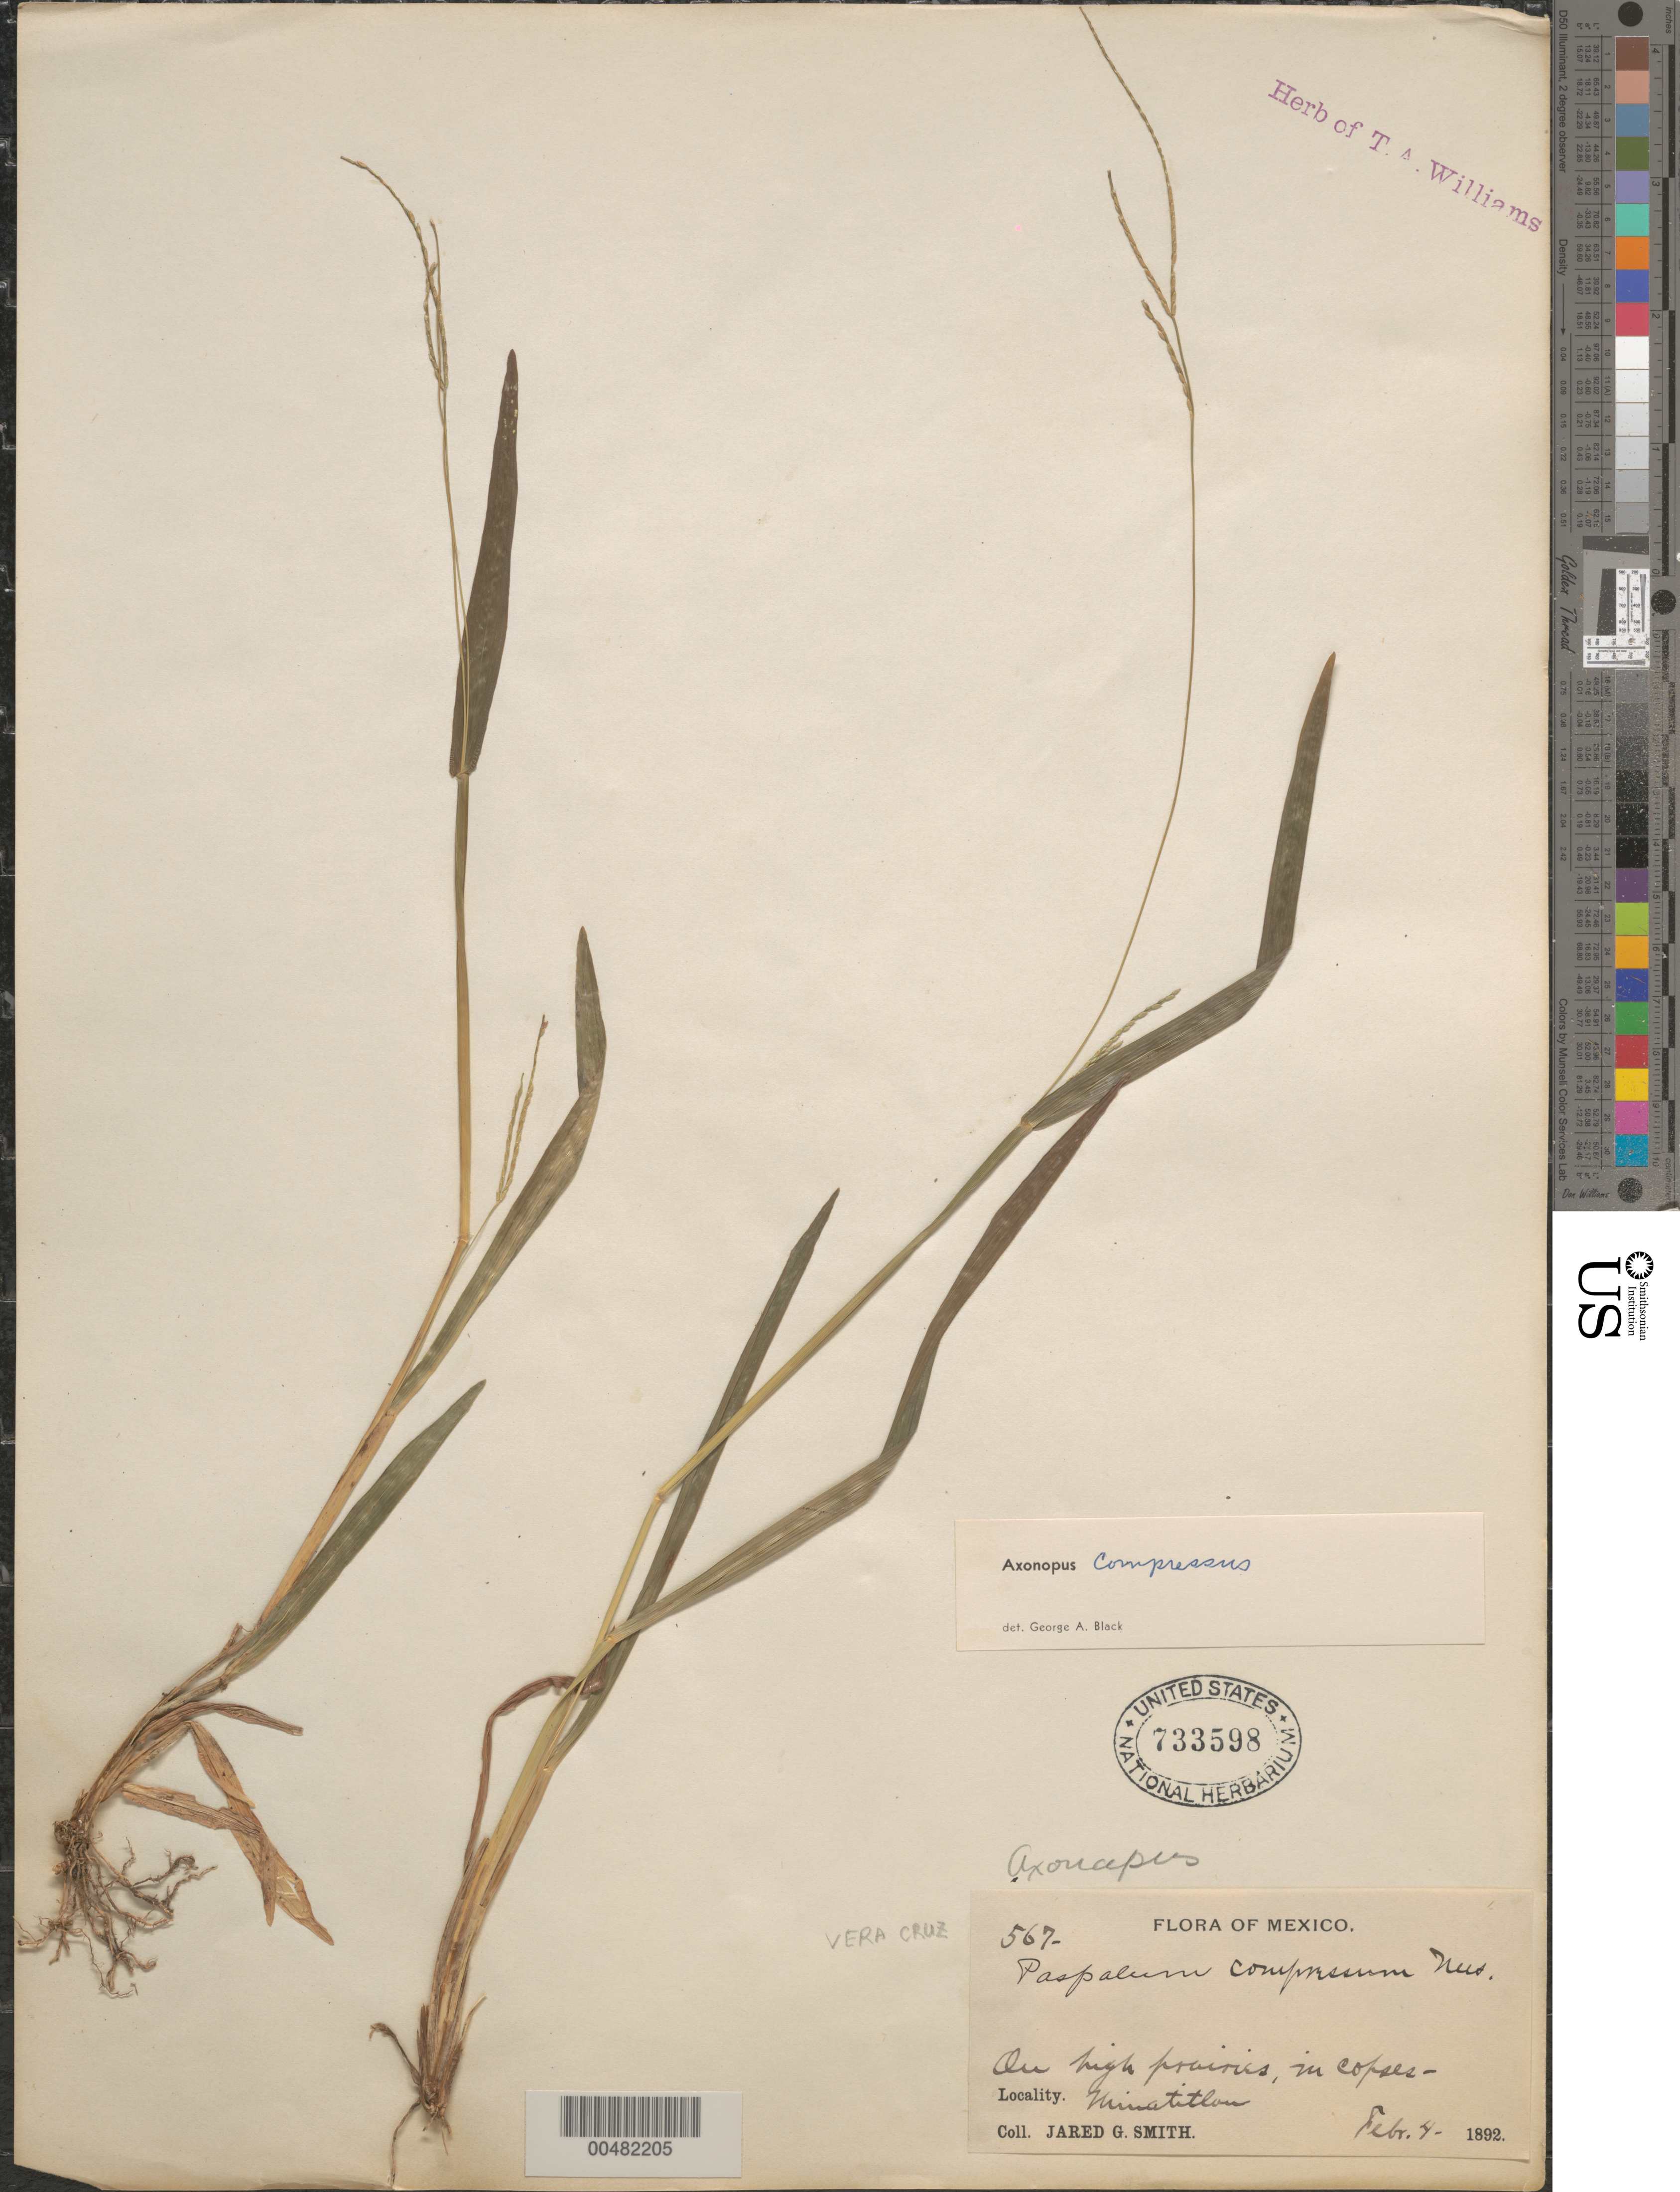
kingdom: Plantae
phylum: Tracheophyta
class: Liliopsida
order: Poales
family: Poaceae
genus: Axonopus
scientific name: Axonopus compressus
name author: (Sw.) P. Beauv.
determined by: Black, G. A.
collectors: J. G. Smith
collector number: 567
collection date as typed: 4 Feb 1892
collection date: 1892-02-04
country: Mexico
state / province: Veracruz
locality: Minatitlán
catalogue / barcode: US 733598